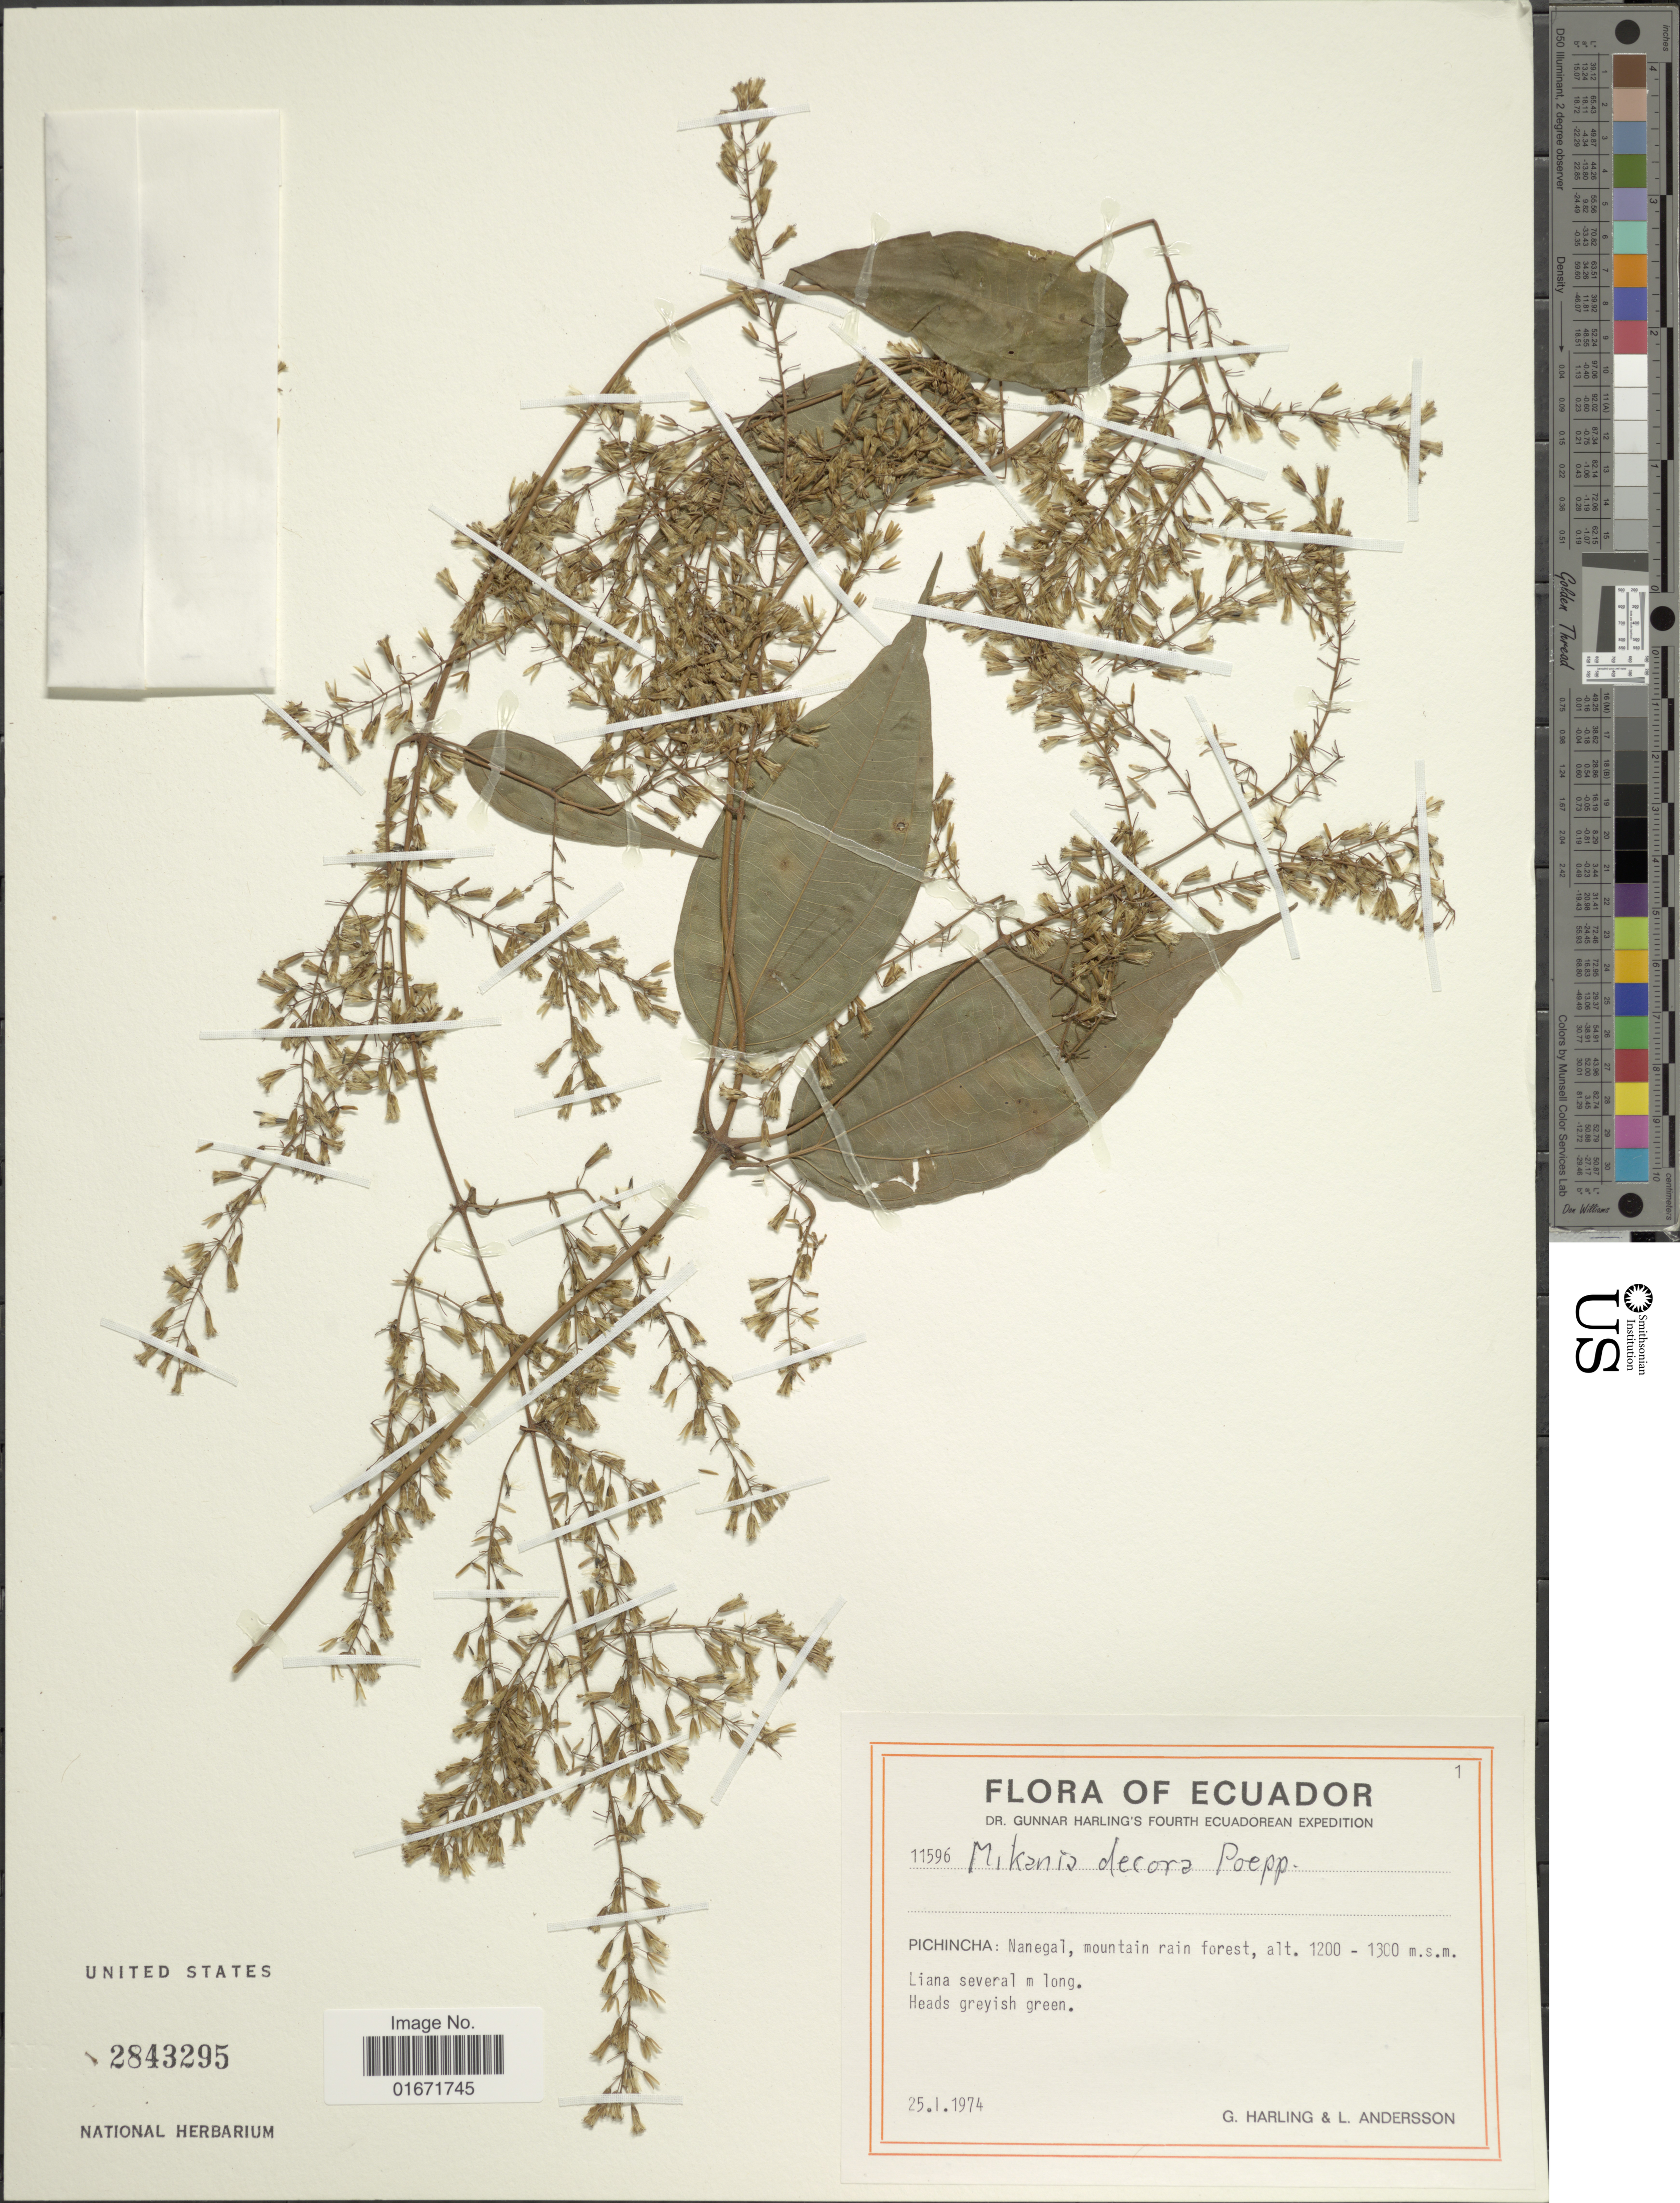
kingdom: Plantae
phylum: Tracheophyta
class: Magnoliopsida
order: Asterales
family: Asteraceae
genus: Mikania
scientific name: Mikania decora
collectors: G. Harling & L. Andersson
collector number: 11596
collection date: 1974-01-25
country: Ecuador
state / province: Pichincha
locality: Pichincha: Nanegal, mountain rain forest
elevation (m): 1200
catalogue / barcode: US 2843295